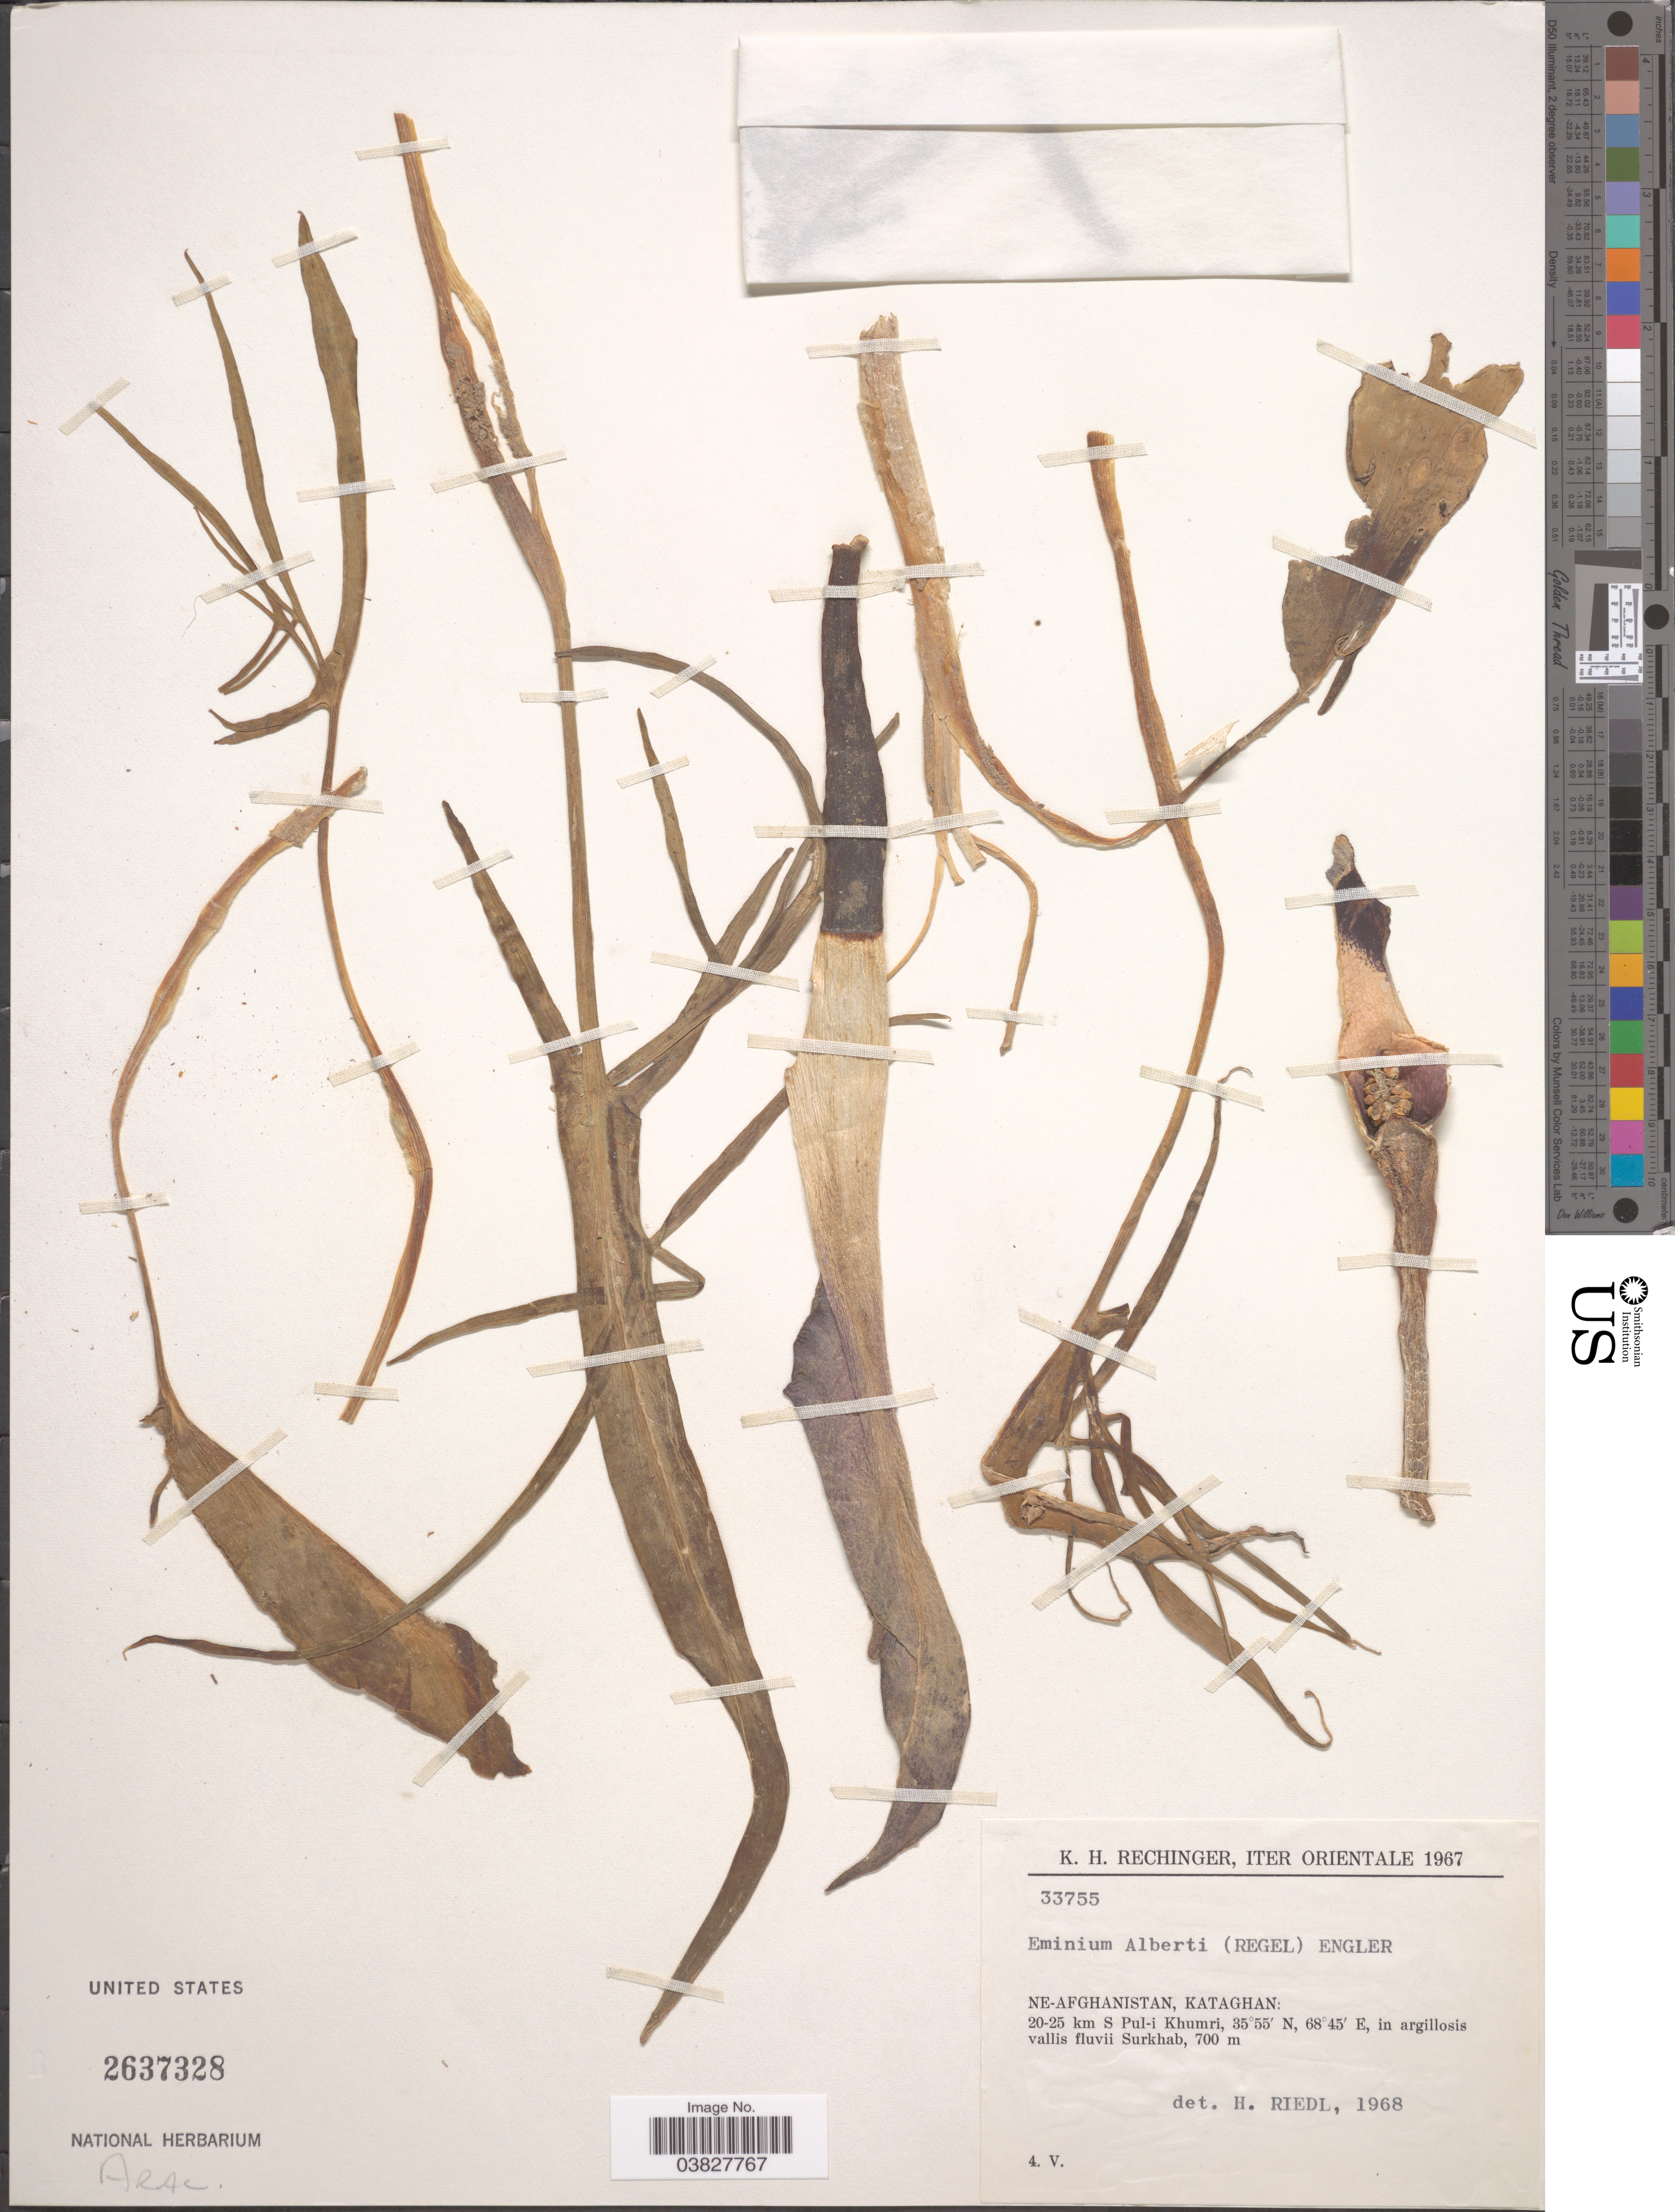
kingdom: Plantae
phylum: Tracheophyta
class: Liliopsida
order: Alismatales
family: Araceae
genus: Eminium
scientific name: Eminium albertii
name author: (Regel) Engl.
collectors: K. H. Rechinger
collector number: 33755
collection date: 1967-05-04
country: Afghanistan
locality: Iter Orientale. NE-Afghanistan, Kataghan: 20-25 km S Pul-i Khumri, in argillosis vallis fluvii Surkhab.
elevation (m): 700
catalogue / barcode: US 2637328